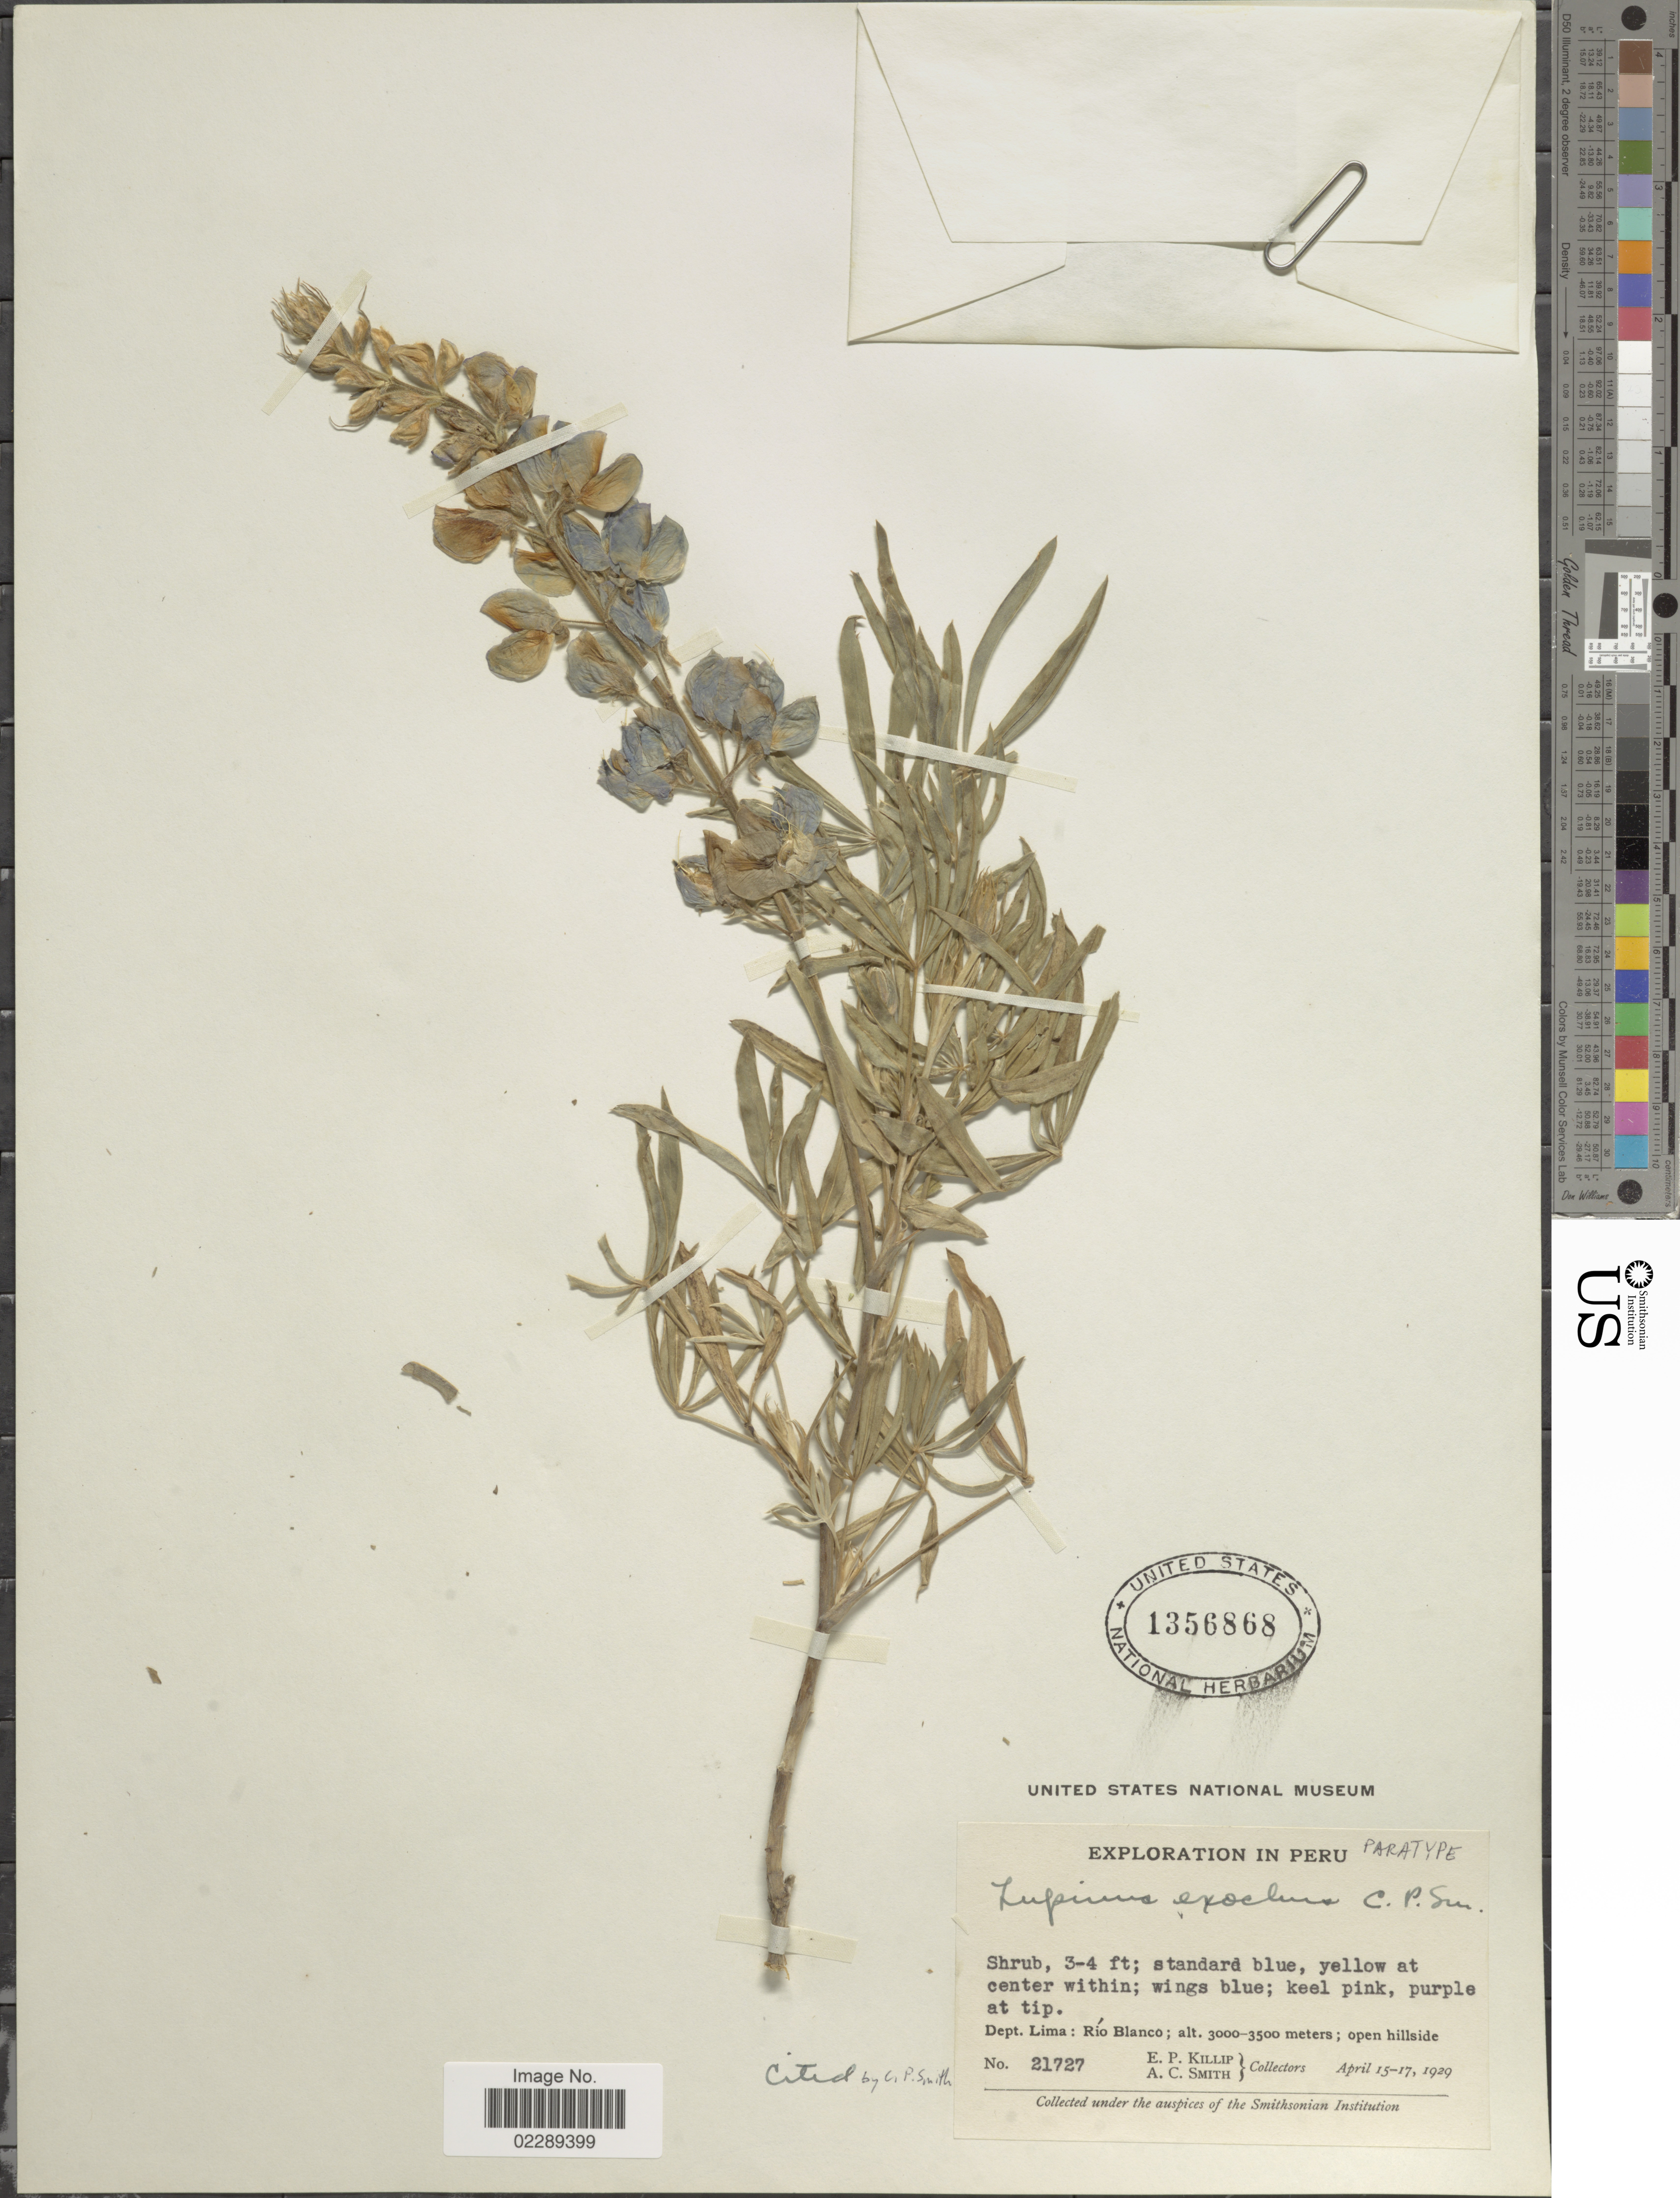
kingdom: Plantae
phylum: Tracheophyta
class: Magnoliopsida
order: Fabales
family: Fabaceae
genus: Lupinus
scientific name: Lupinus exochus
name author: C.P. Sm.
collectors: E. P. Killip & A. C. Smith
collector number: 21727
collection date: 1929-04-15/1929-05-17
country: Peru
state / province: Lima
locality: Dept. Lima: Río Blanco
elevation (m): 3000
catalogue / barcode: US 1356868